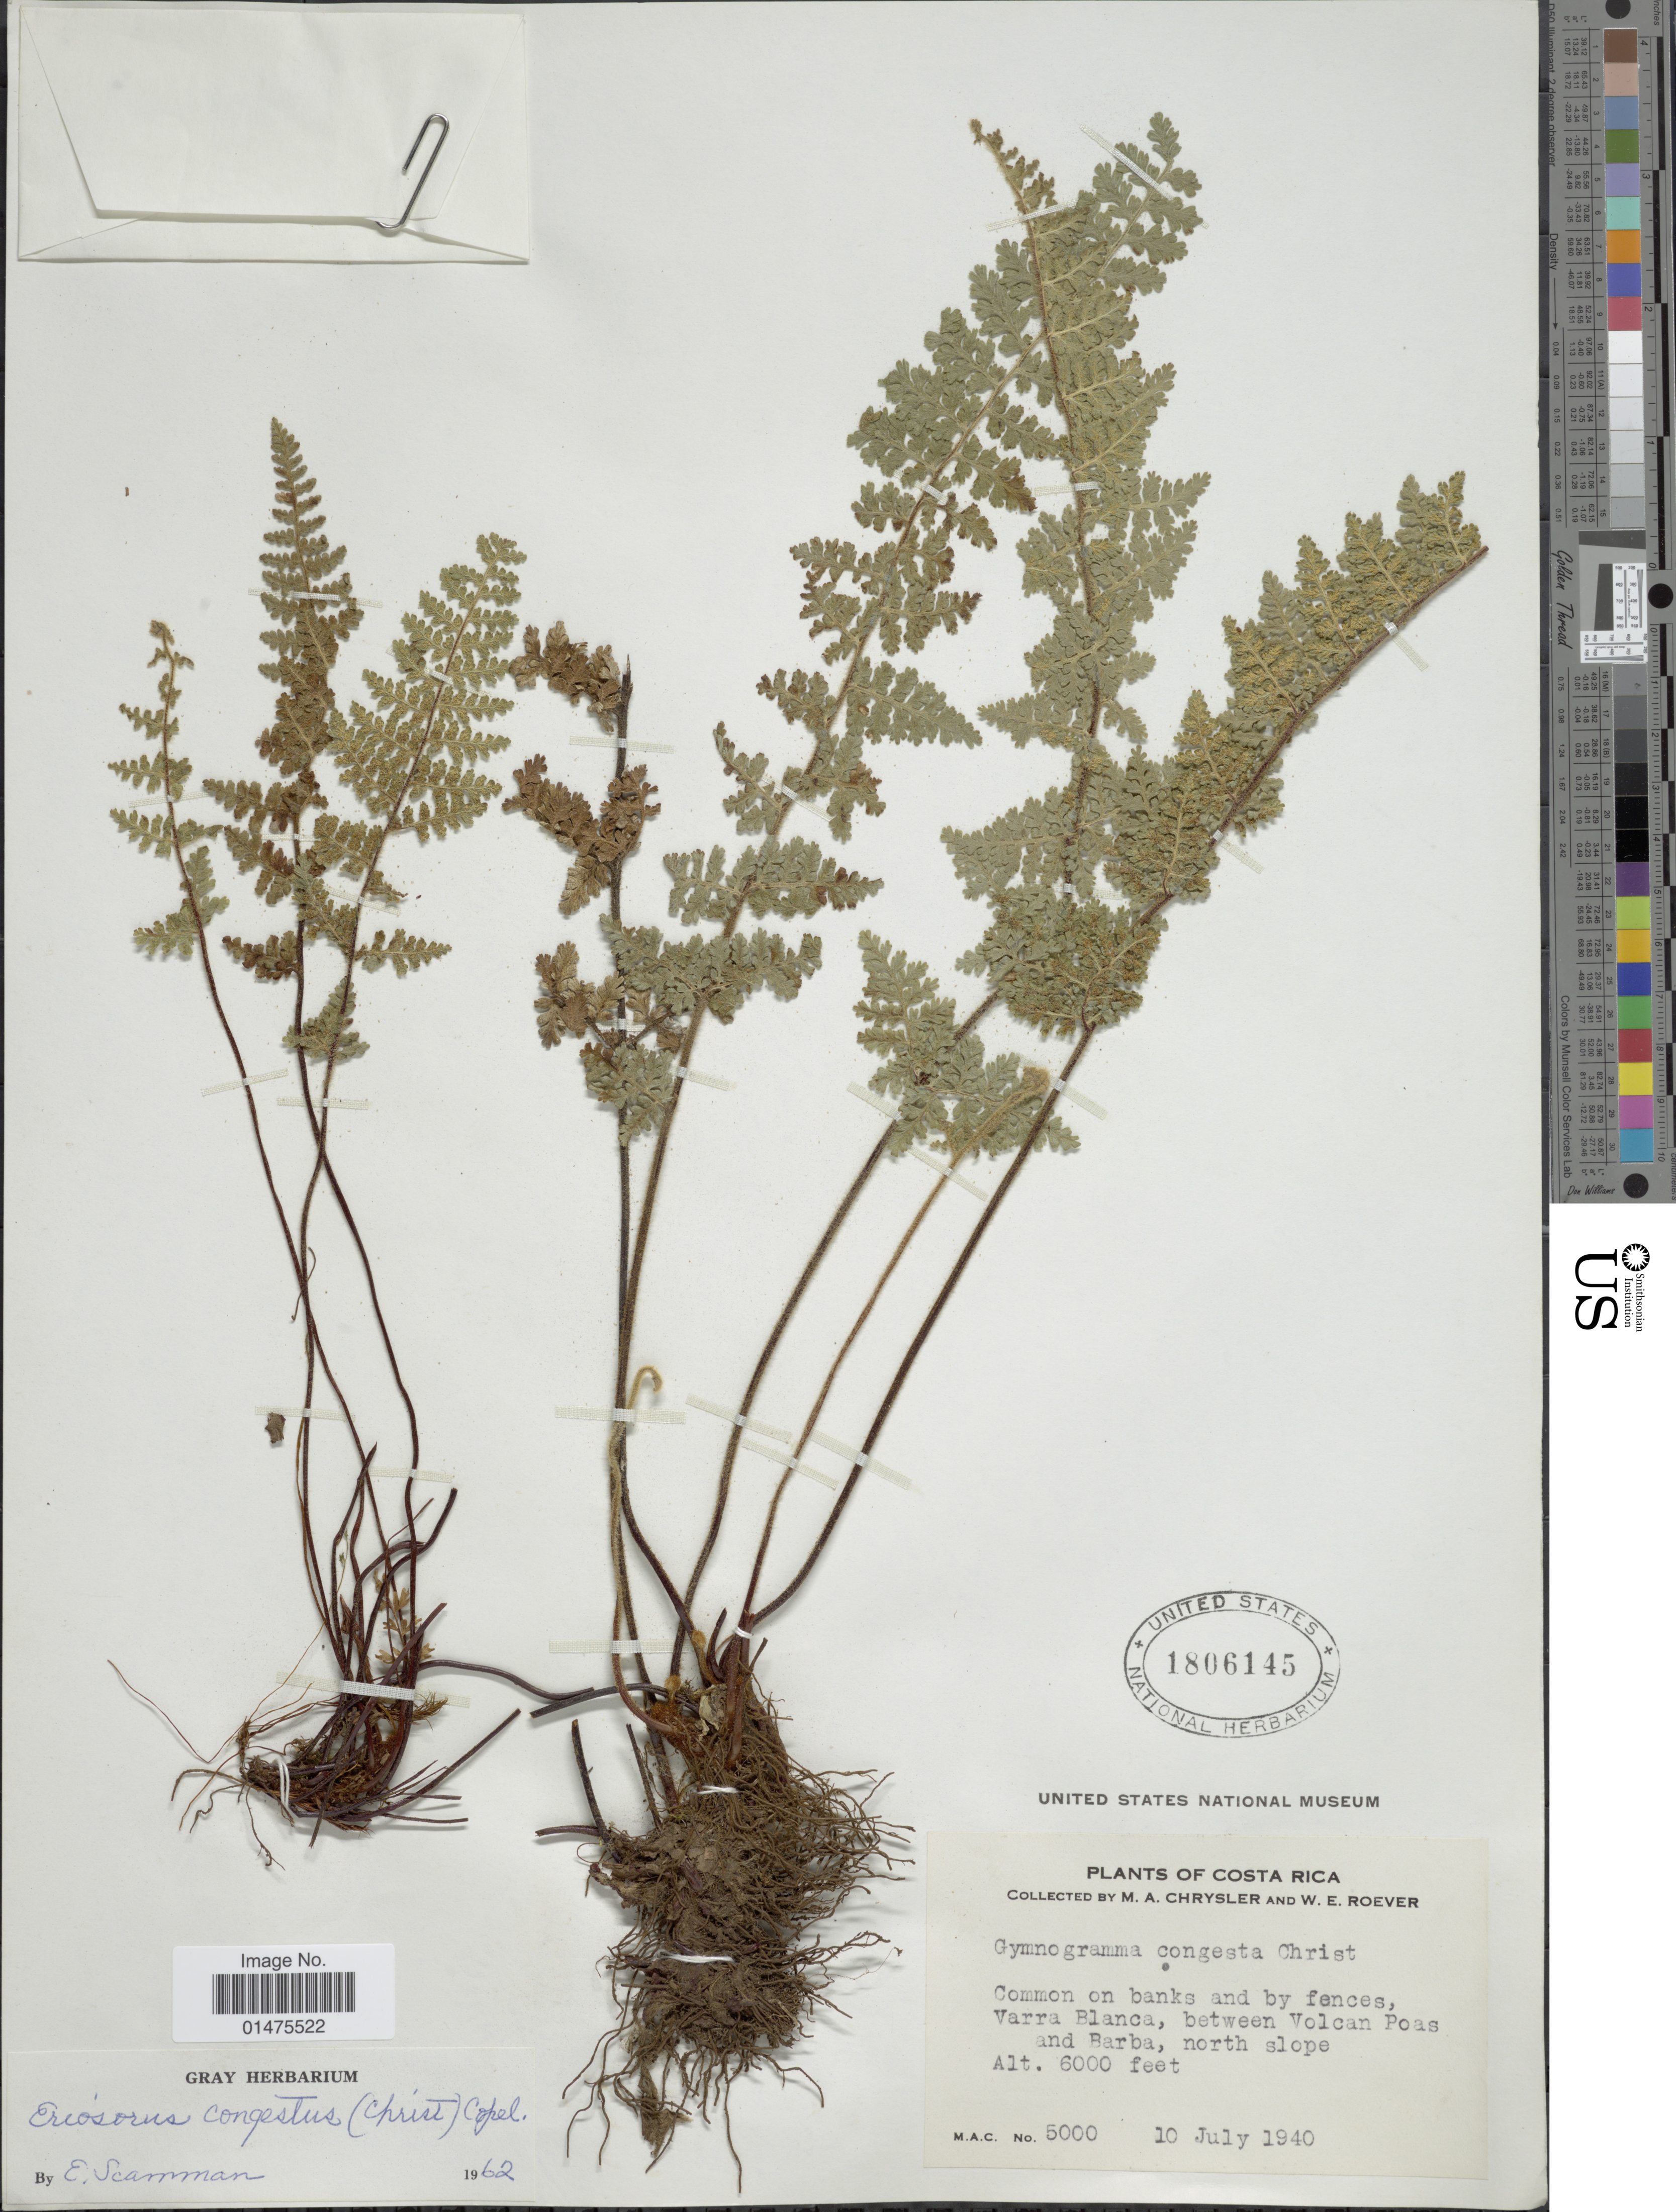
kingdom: Plantae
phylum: Tracheophyta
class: Polypodiopsida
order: Polypodiales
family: Pteridaceae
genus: Jamesonia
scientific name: Jamesonia congesta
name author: (Christ) Christenh.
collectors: M. A. Chrysler & W. Roever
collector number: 5000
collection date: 1940-07-10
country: Costa Rica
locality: Common on banks and by fences, Varra Blanca, between Volcan Poas and Barba, north slope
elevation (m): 1829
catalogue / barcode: US 1806145